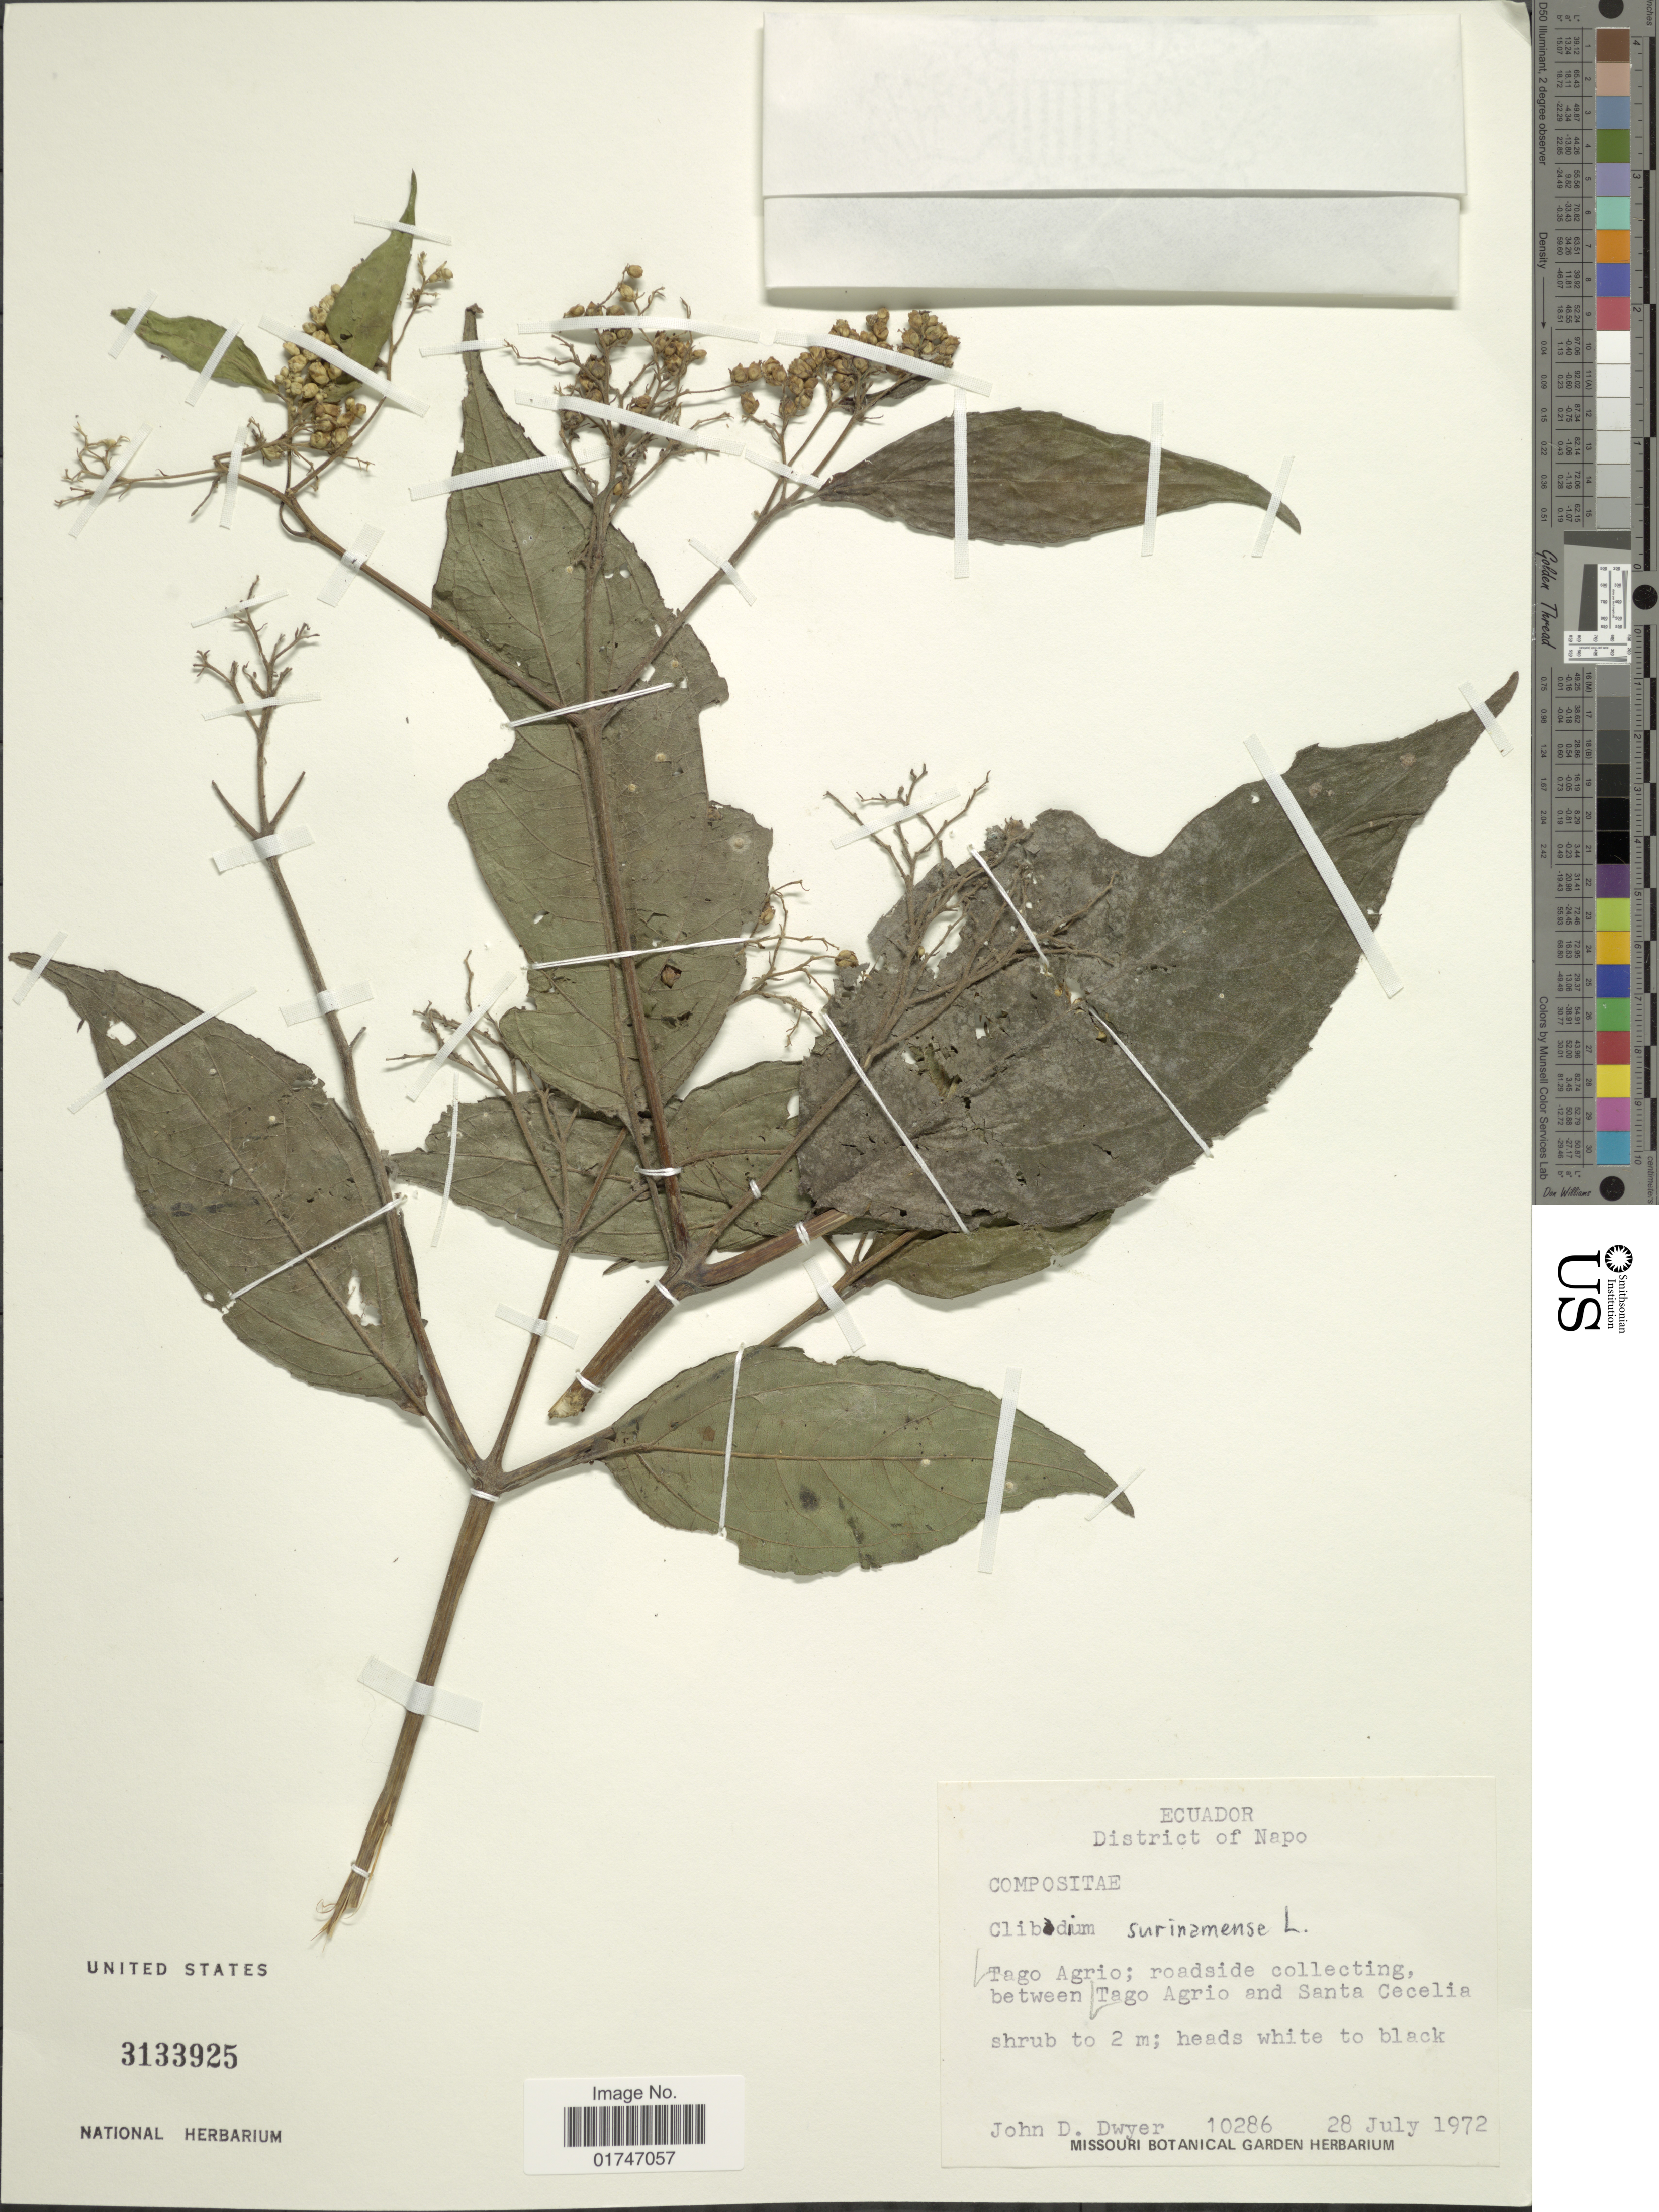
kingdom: Plantae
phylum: Tracheophyta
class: Magnoliopsida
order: Asterales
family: Asteraceae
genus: Clibadium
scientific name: Clibadium surinamense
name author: L.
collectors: J. D. Dwyer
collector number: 10286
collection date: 1972-07-28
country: Ecuador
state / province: Napo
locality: District of Napo. Tago Agrio; roadside collecting, between Tago Agrio and Santa Cecelia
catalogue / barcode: US 3133925